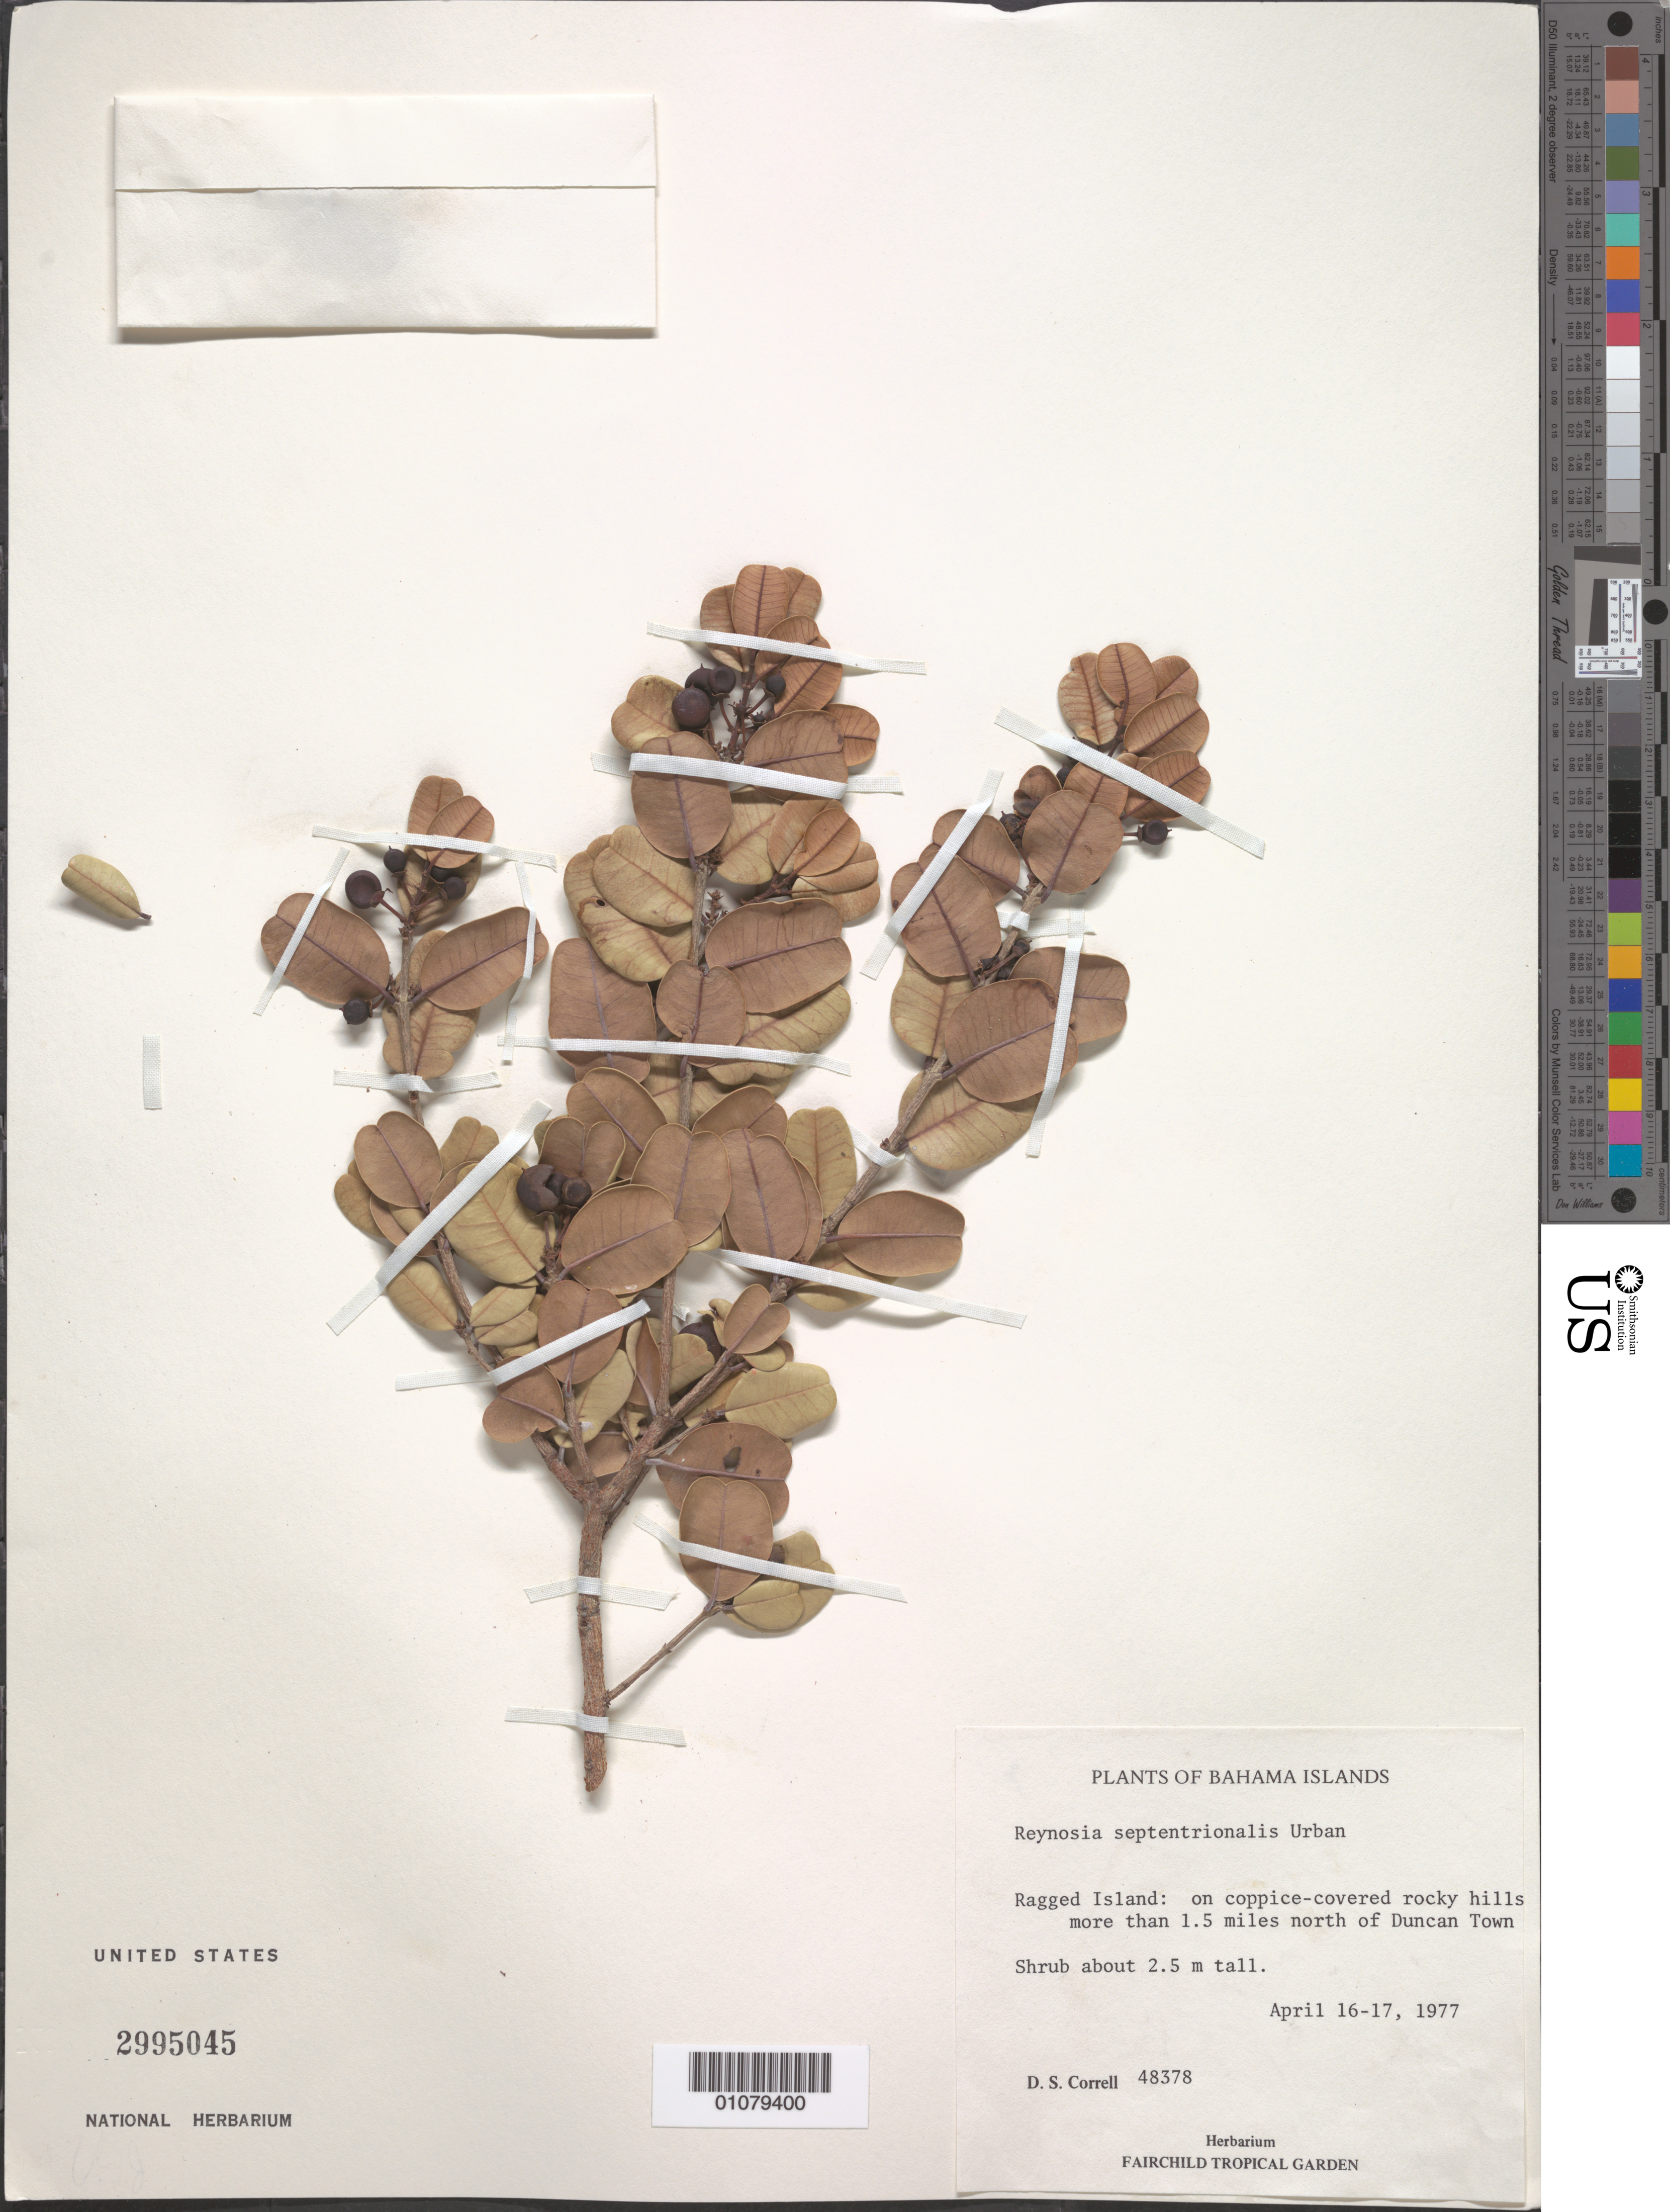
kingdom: Plantae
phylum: Tracheophyta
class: Magnoliopsida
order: Rosales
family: Rhamnaceae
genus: Reynosia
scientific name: Reynosia septentrionalis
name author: Urb.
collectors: D. S. Correll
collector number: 48378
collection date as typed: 16 Apr 1977 and 17 Apr 1977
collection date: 1977-04-16,1977-04-17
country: Bahamas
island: Ragged I.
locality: Ragged Island: on coppice-covered rocky hills more than 1.5 miles N of Duncan Town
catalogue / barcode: US 2995045